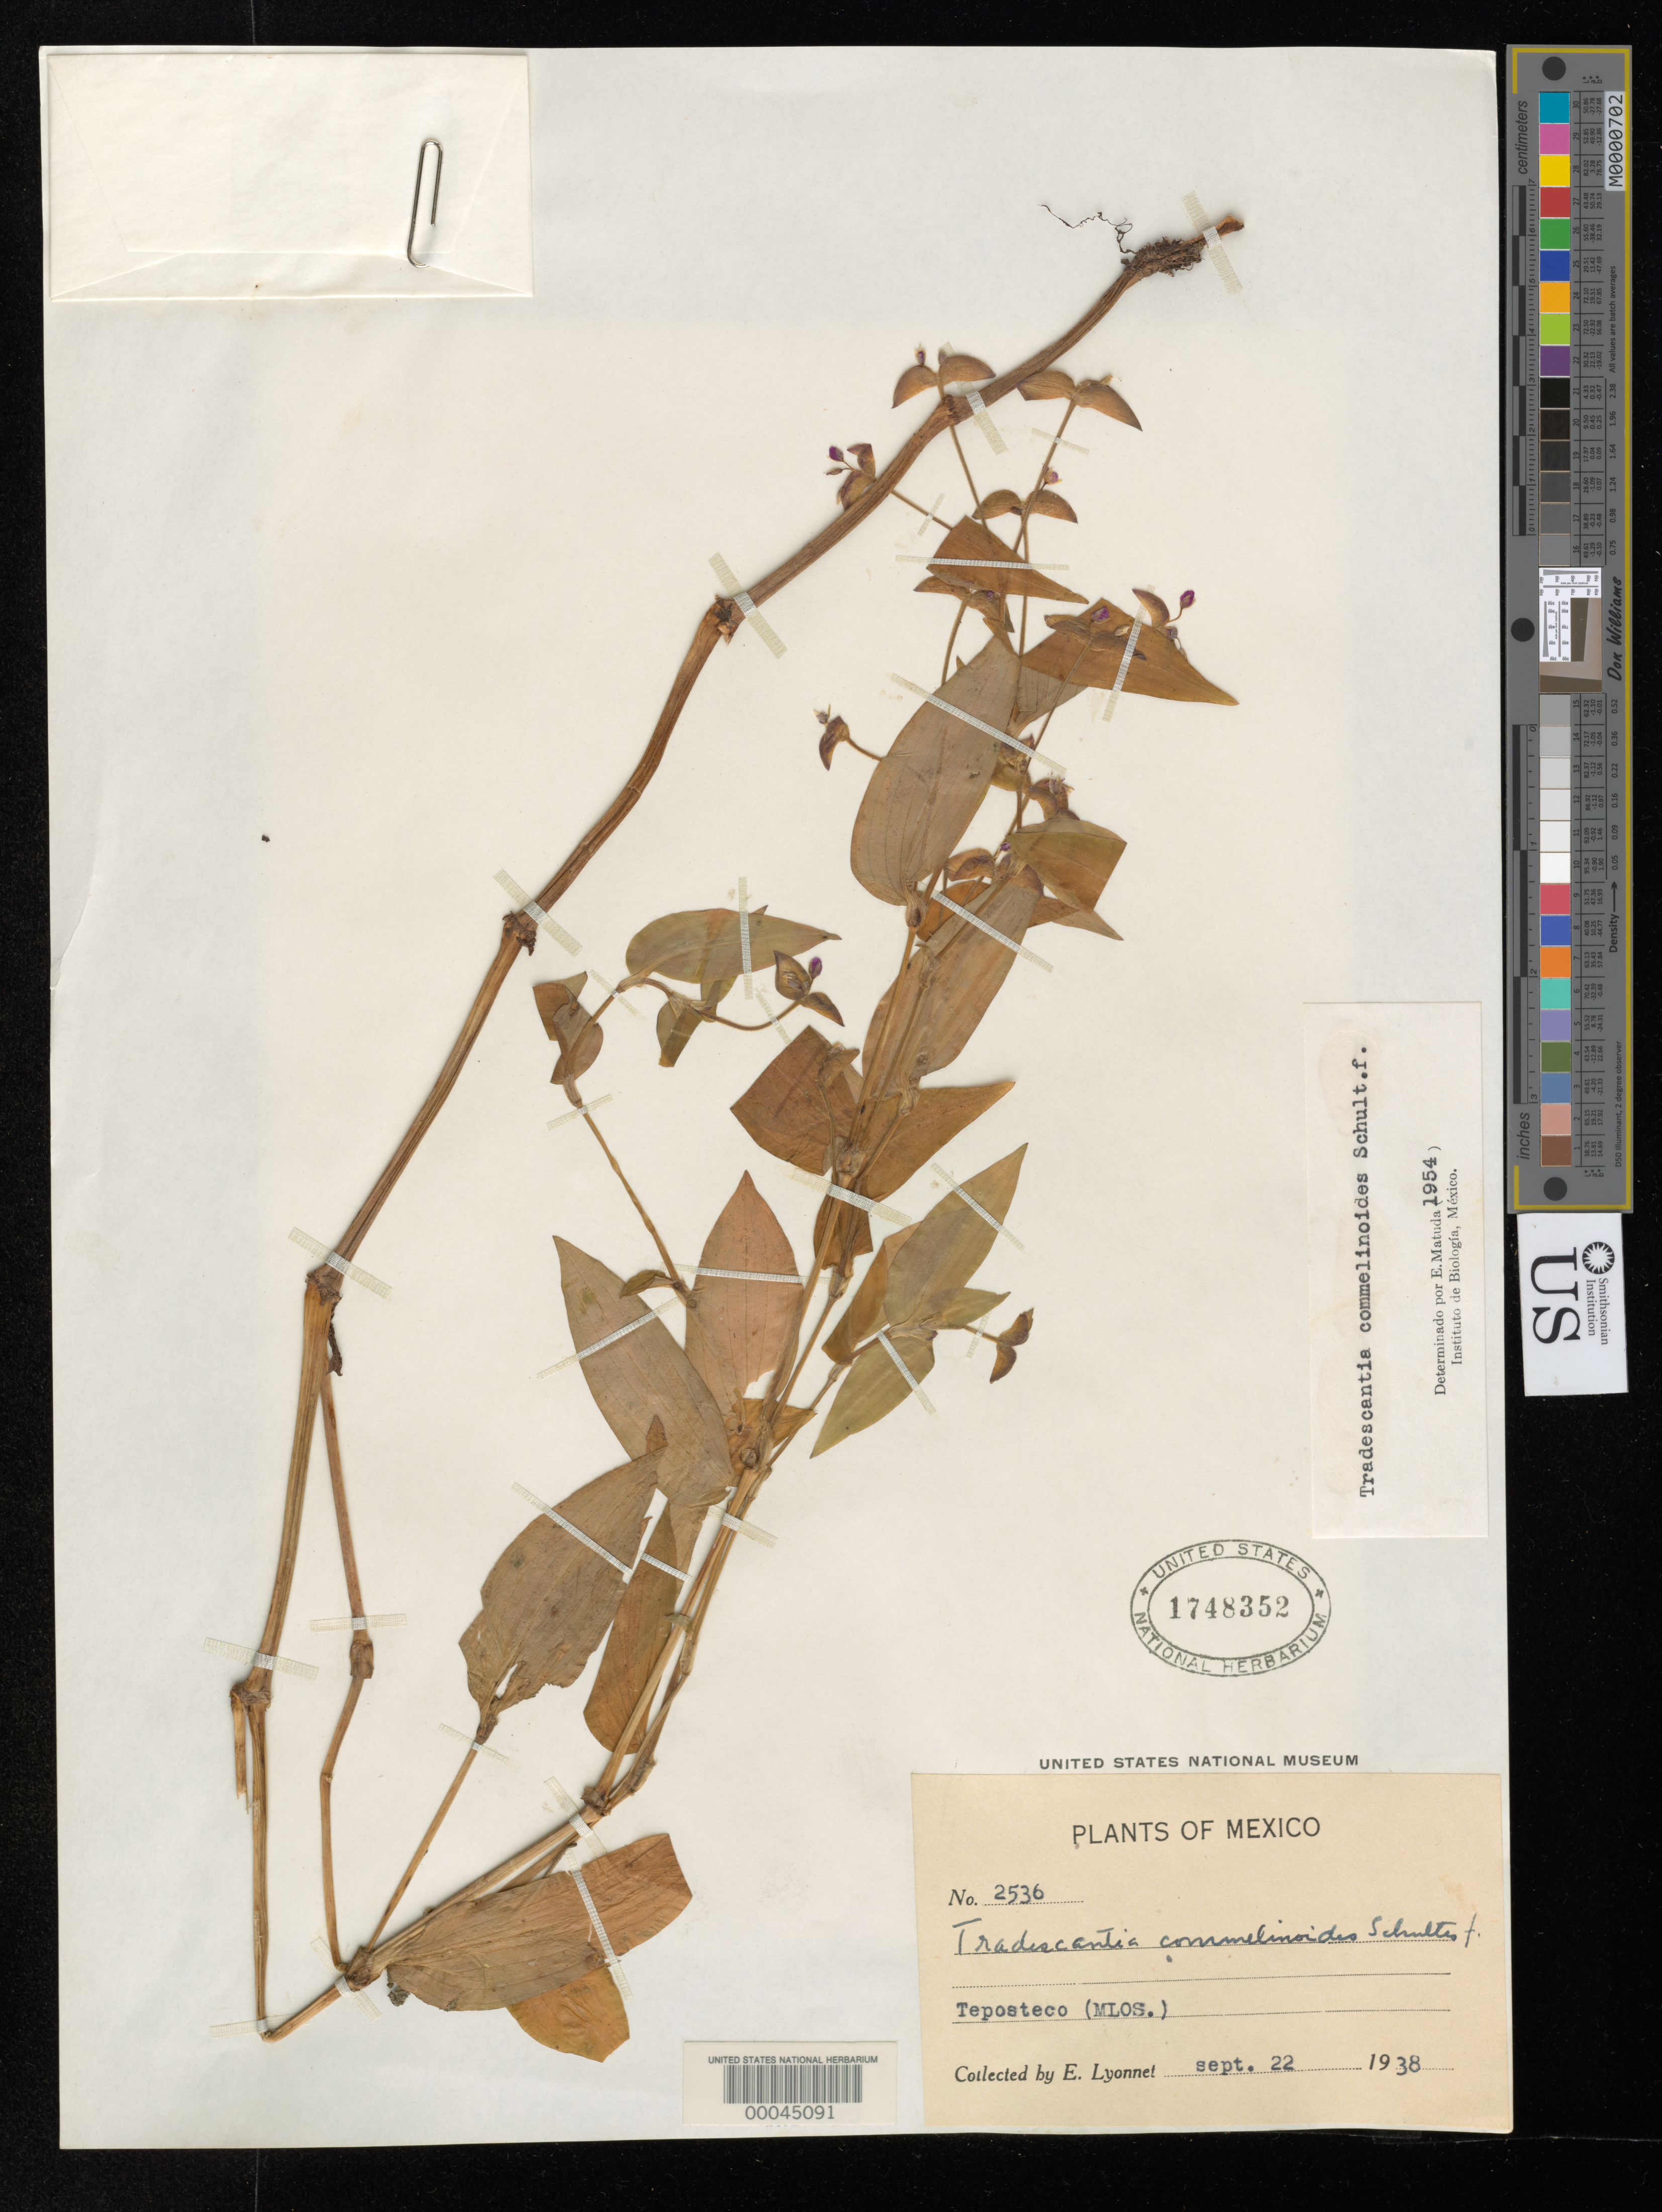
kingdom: Plantae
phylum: Tracheophyta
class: Liliopsida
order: Commelinales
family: Commelinaceae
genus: Tradescantia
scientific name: Tradescantia commelinoides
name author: Schult. & Schult. f.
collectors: Bro. E. Lyonnet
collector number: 2536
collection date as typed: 22 Sep 1938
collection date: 1938-09-22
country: Mexico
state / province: Morelos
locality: Teposteco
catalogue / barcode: US 1748352